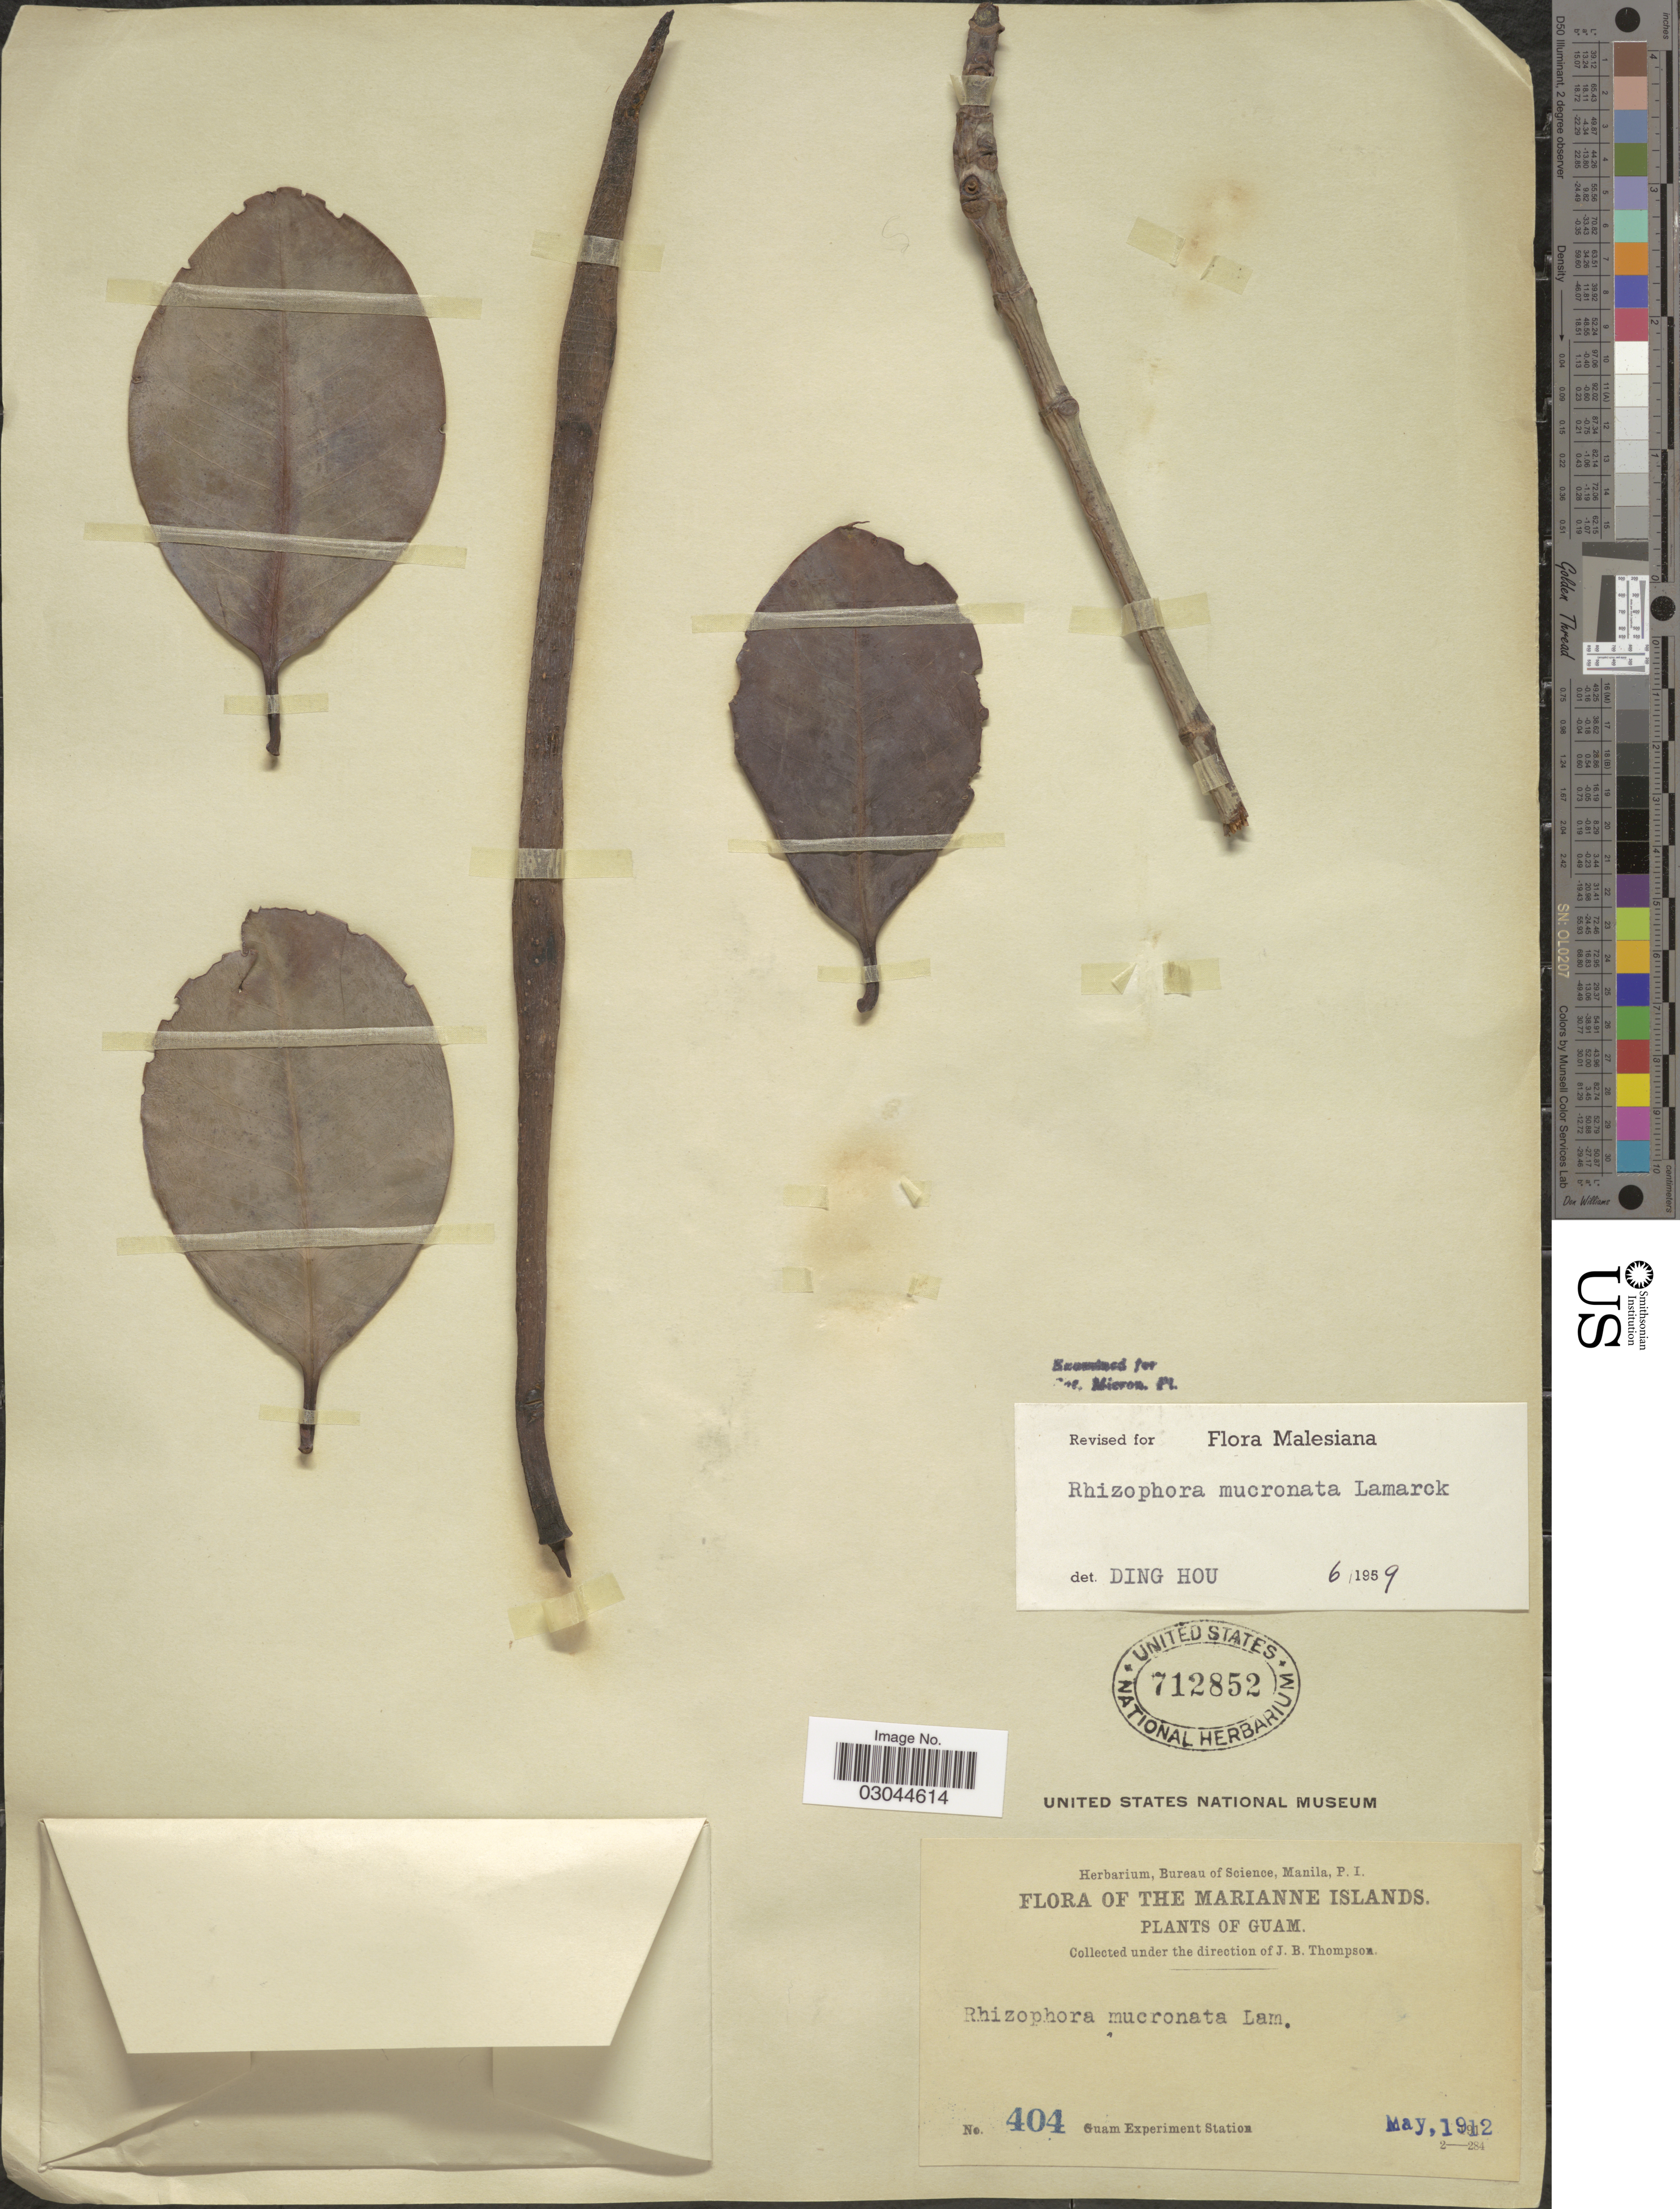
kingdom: Plantae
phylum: Tracheophyta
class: Magnoliopsida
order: Malpighiales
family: Rhizophoraceae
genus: Rhizophora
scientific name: Rhizophora mucronata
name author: Lam.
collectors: J. B. Thompson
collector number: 404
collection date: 1912-05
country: Guam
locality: The Marianne Islands.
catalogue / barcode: US 712852